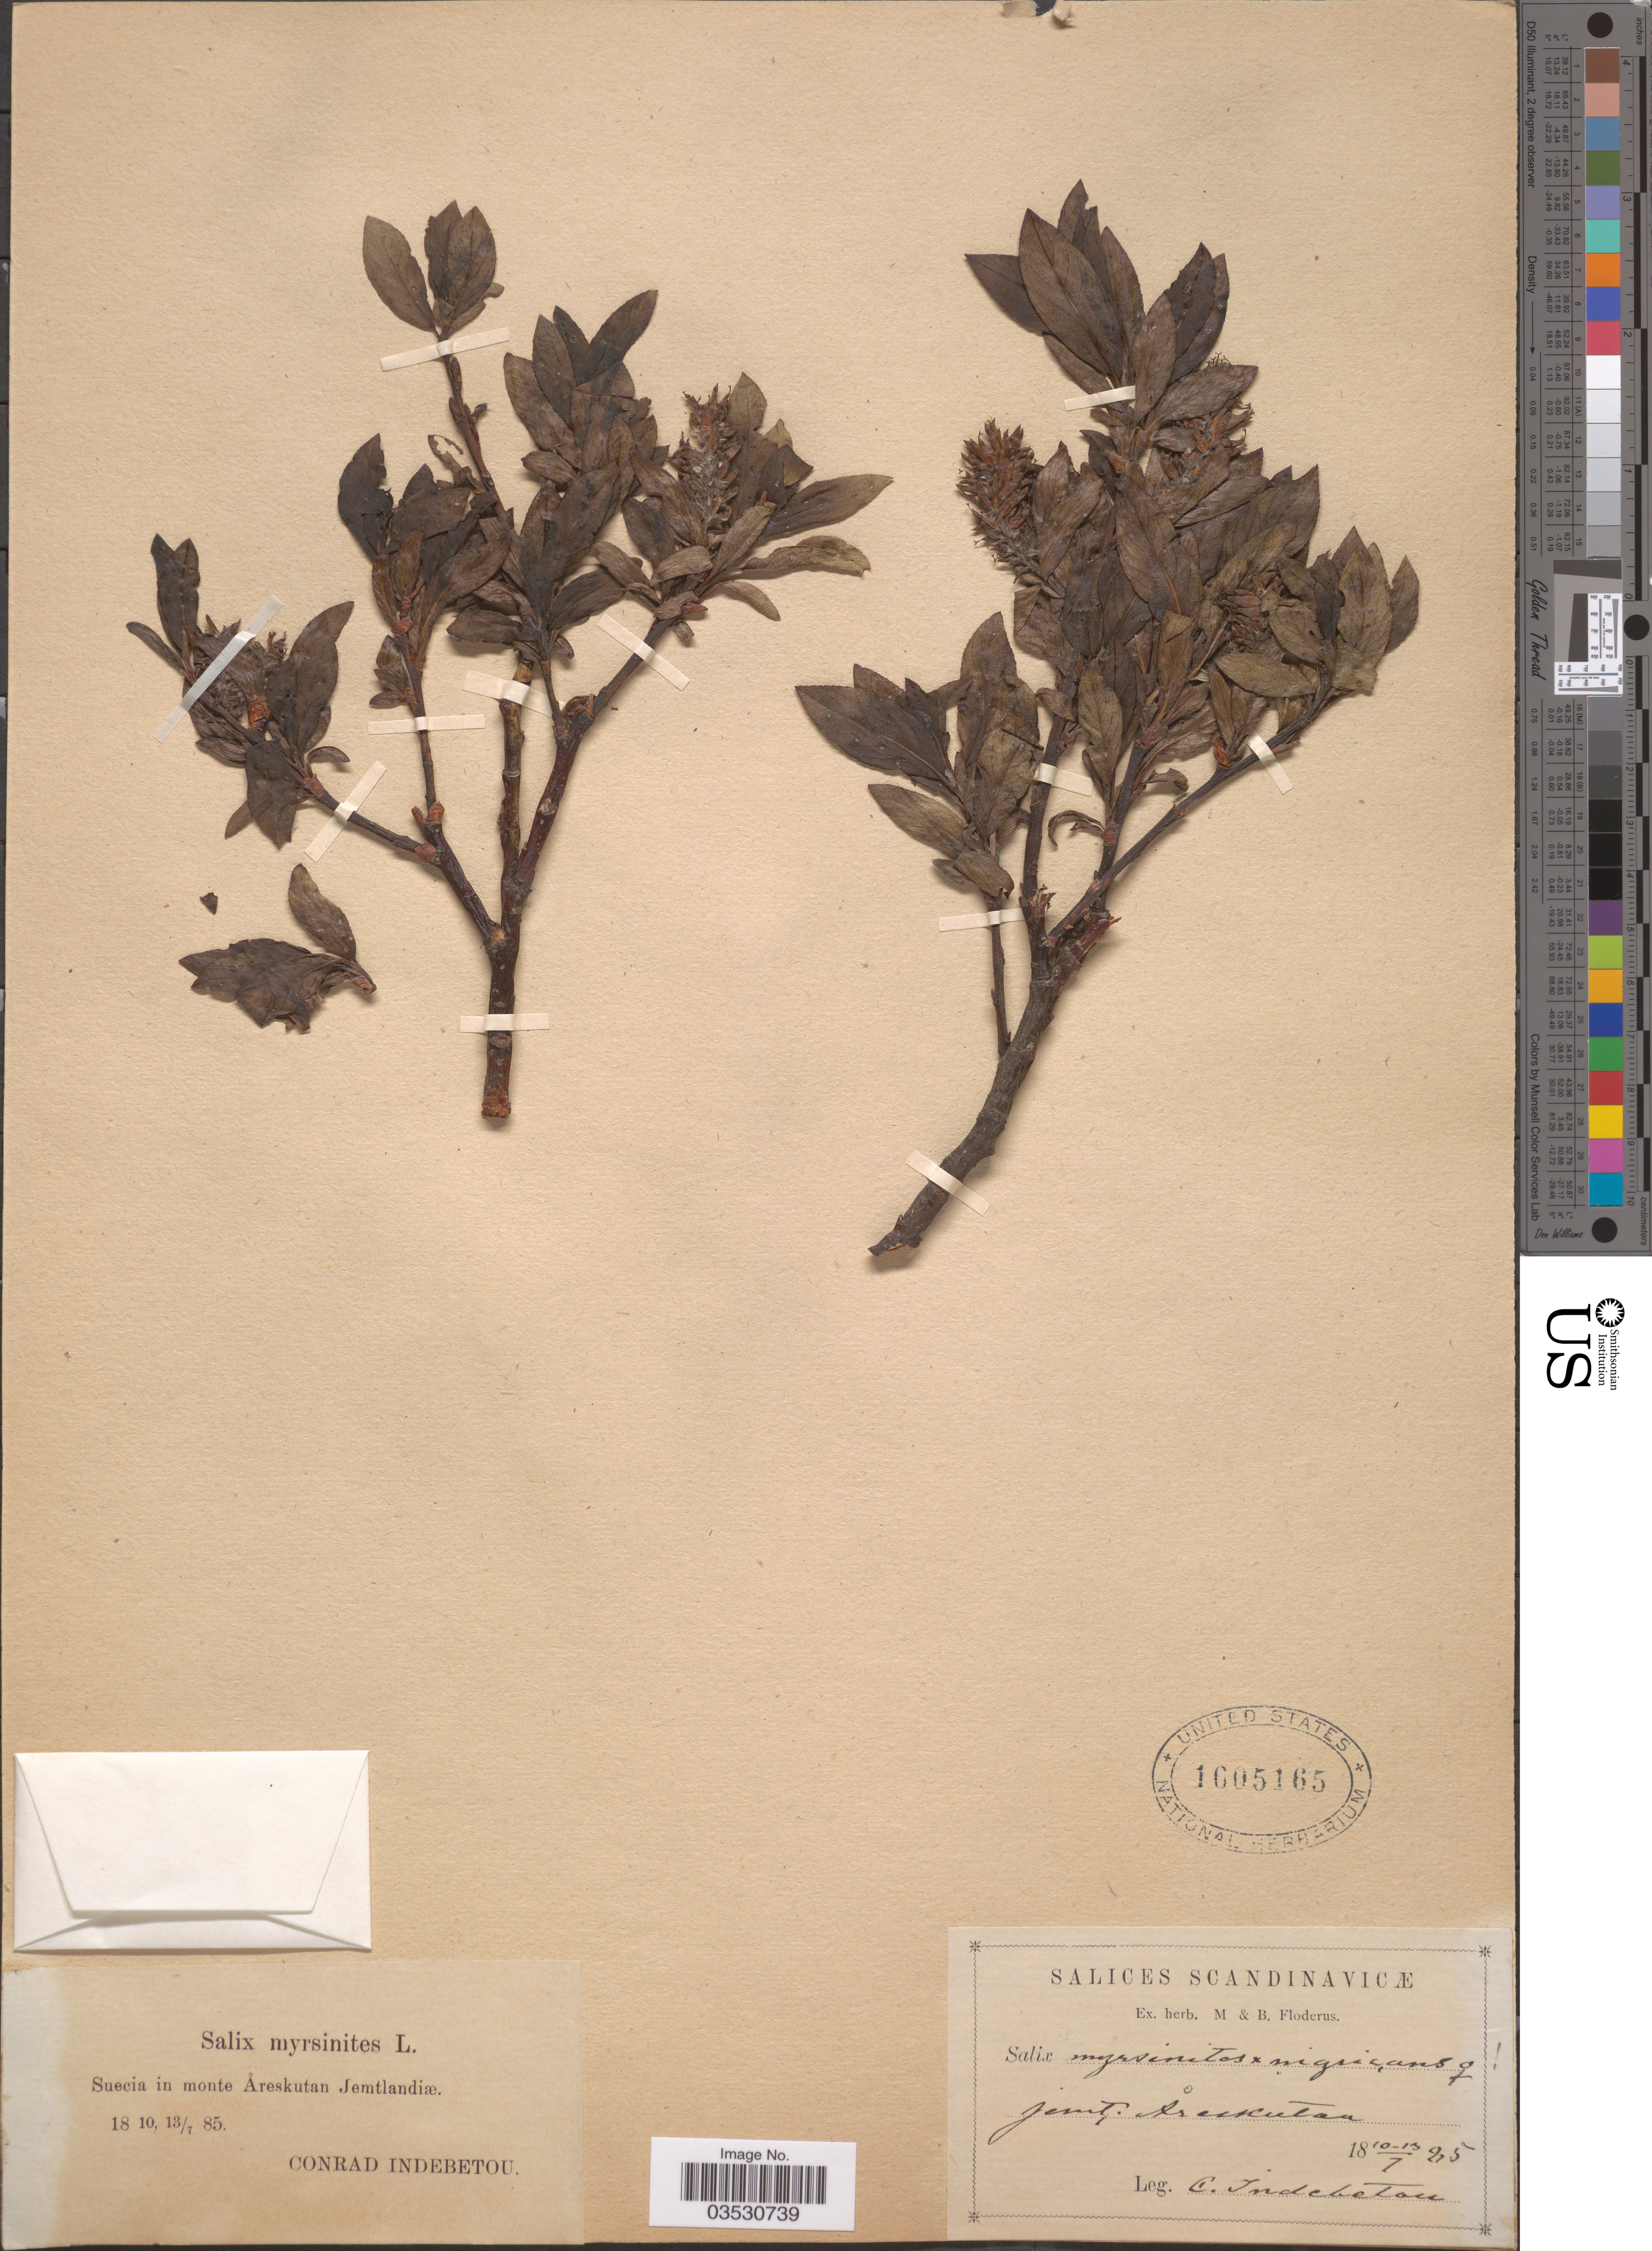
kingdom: Plantae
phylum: Tracheophyta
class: Magnoliopsida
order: Malpighiales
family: Salicaceae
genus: Salix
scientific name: Salix myrsinites x S. nigricans Sm.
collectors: C. Indebetou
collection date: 1885-07-10/1885-07-13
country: Sweden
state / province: Jämtland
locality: Suecia in monte Åreskutan Jemtlandiæ. Scandinavicæ.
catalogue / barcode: US 1605165